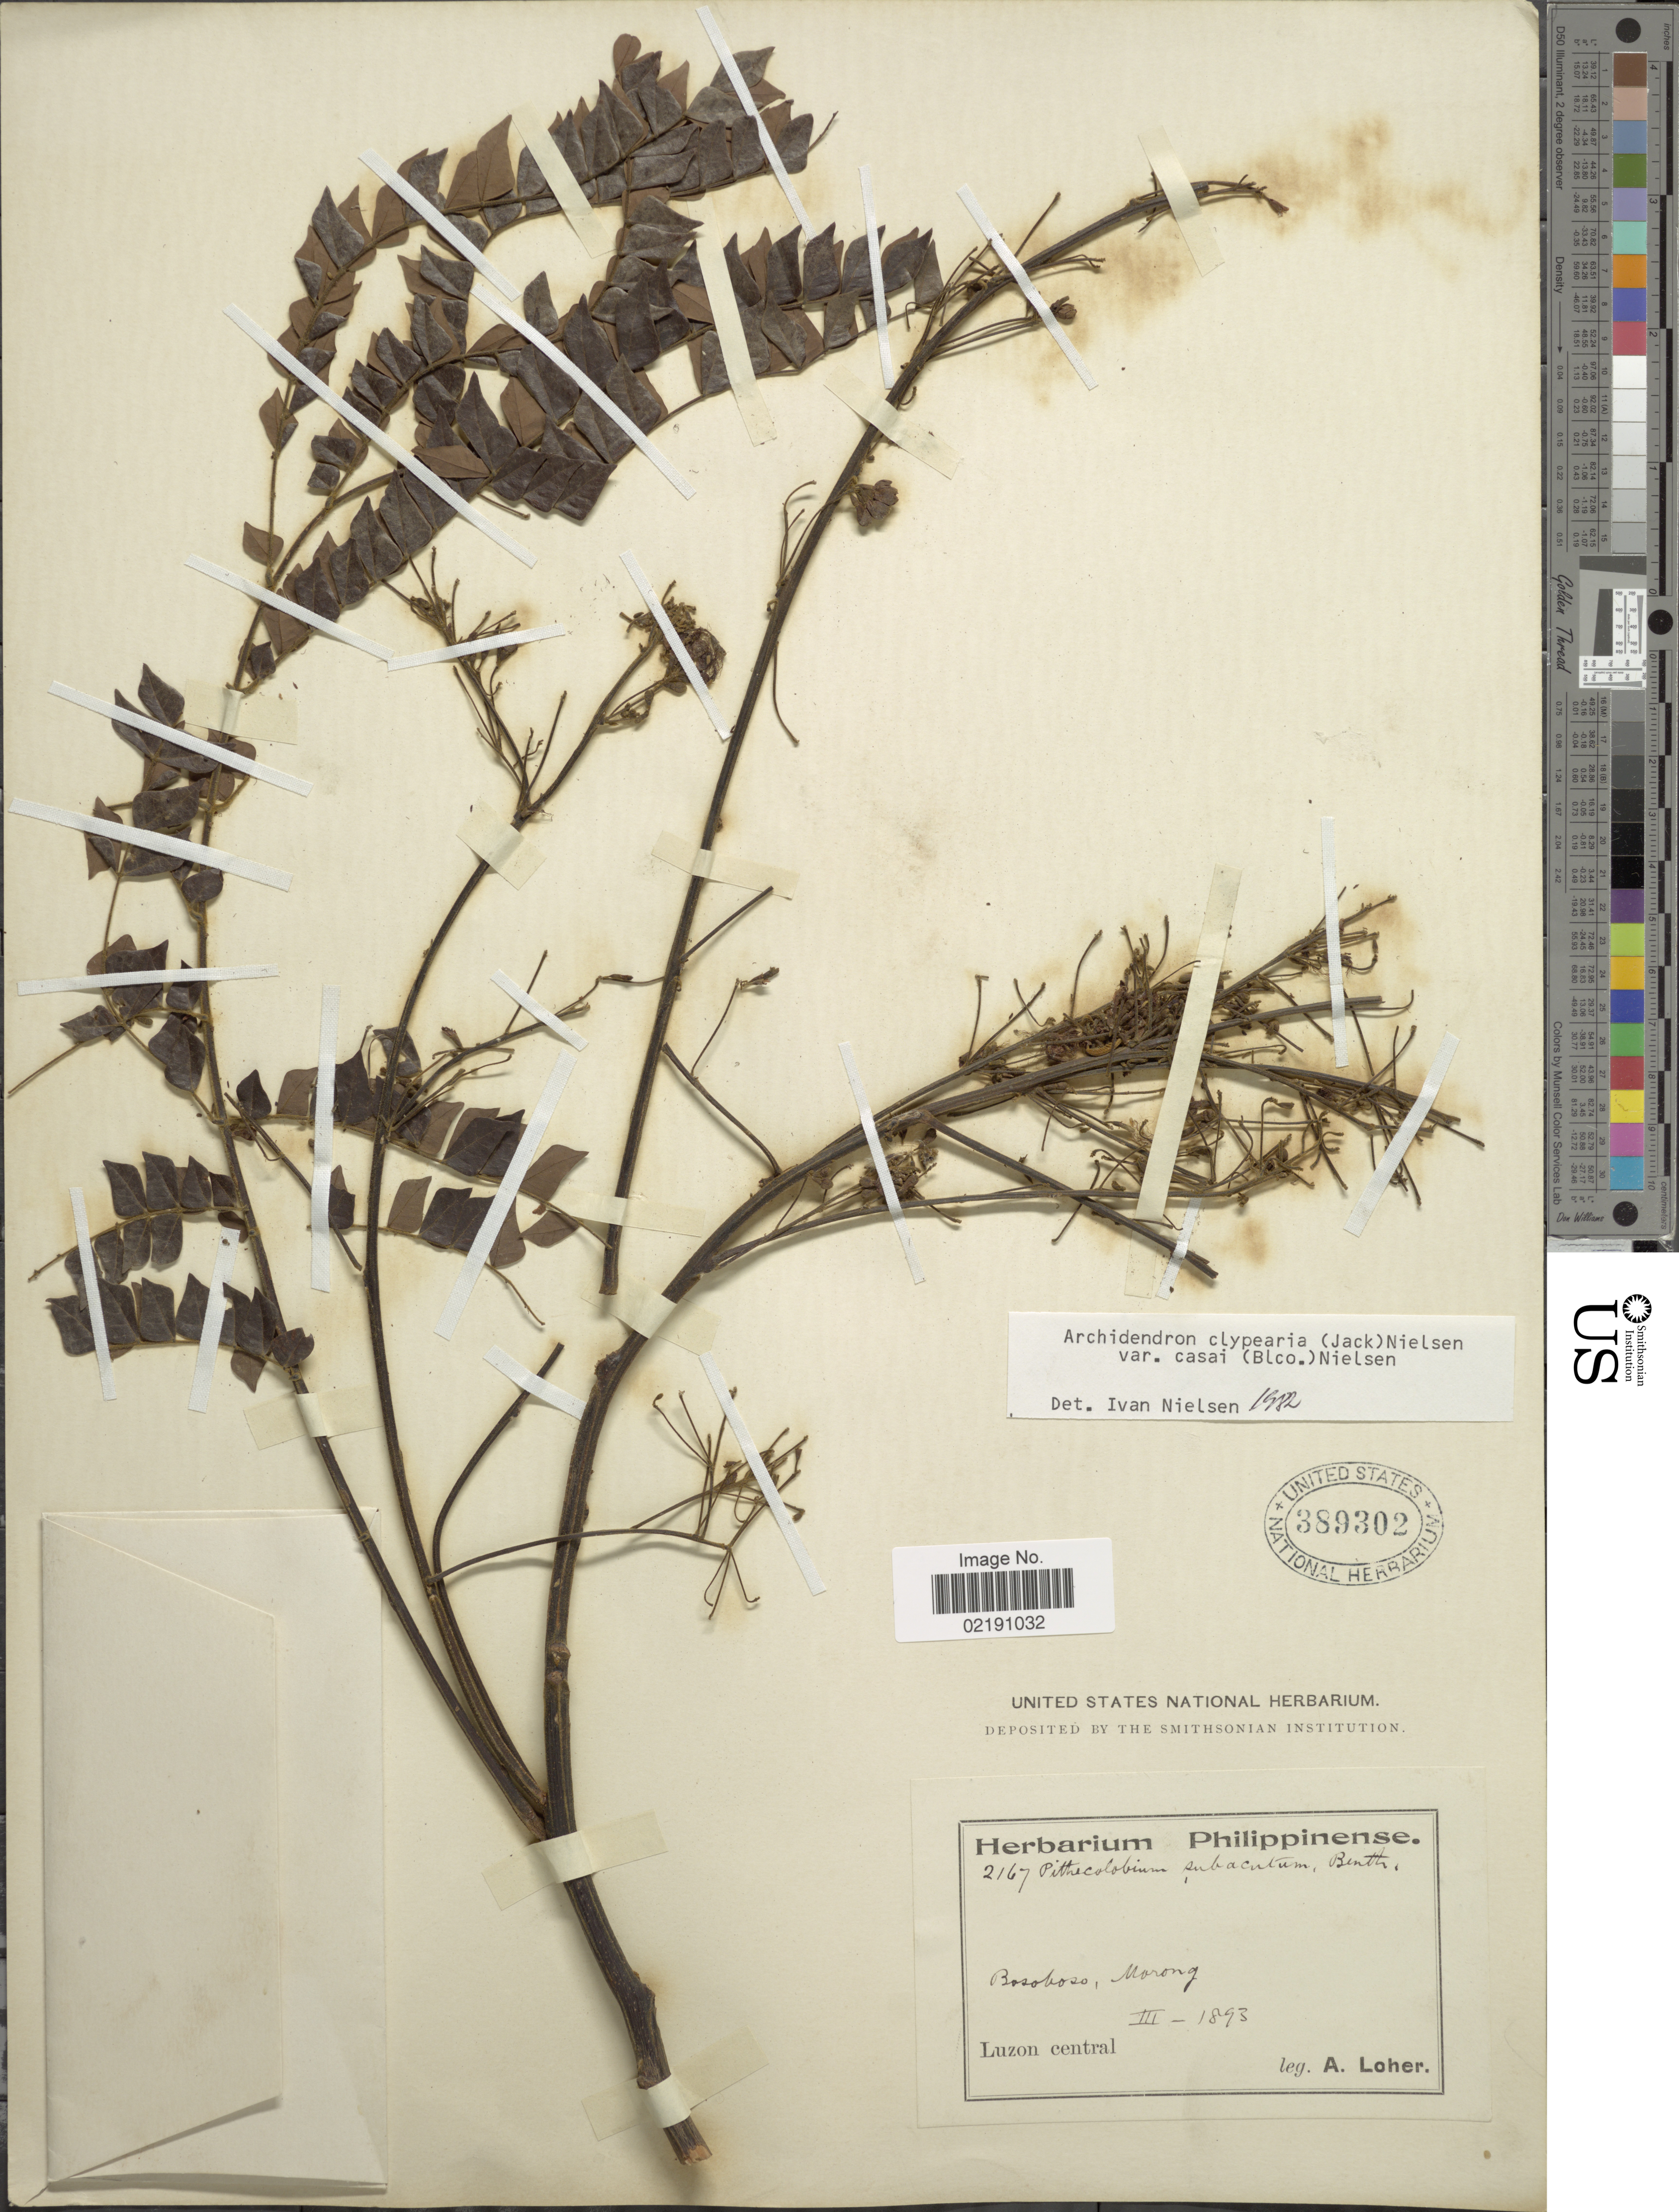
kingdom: Plantae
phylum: Tracheophyta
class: Magnoliopsida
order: Fabales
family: Fabaceae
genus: Archidendron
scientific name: Archidendron clypearia var. casai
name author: (Blanco) I.C. Nielsen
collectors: A. Loher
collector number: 2167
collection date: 1893-03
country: Philippines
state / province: Central Luzon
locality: Bosoboso, Morong. Luzon central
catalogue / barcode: US 389302